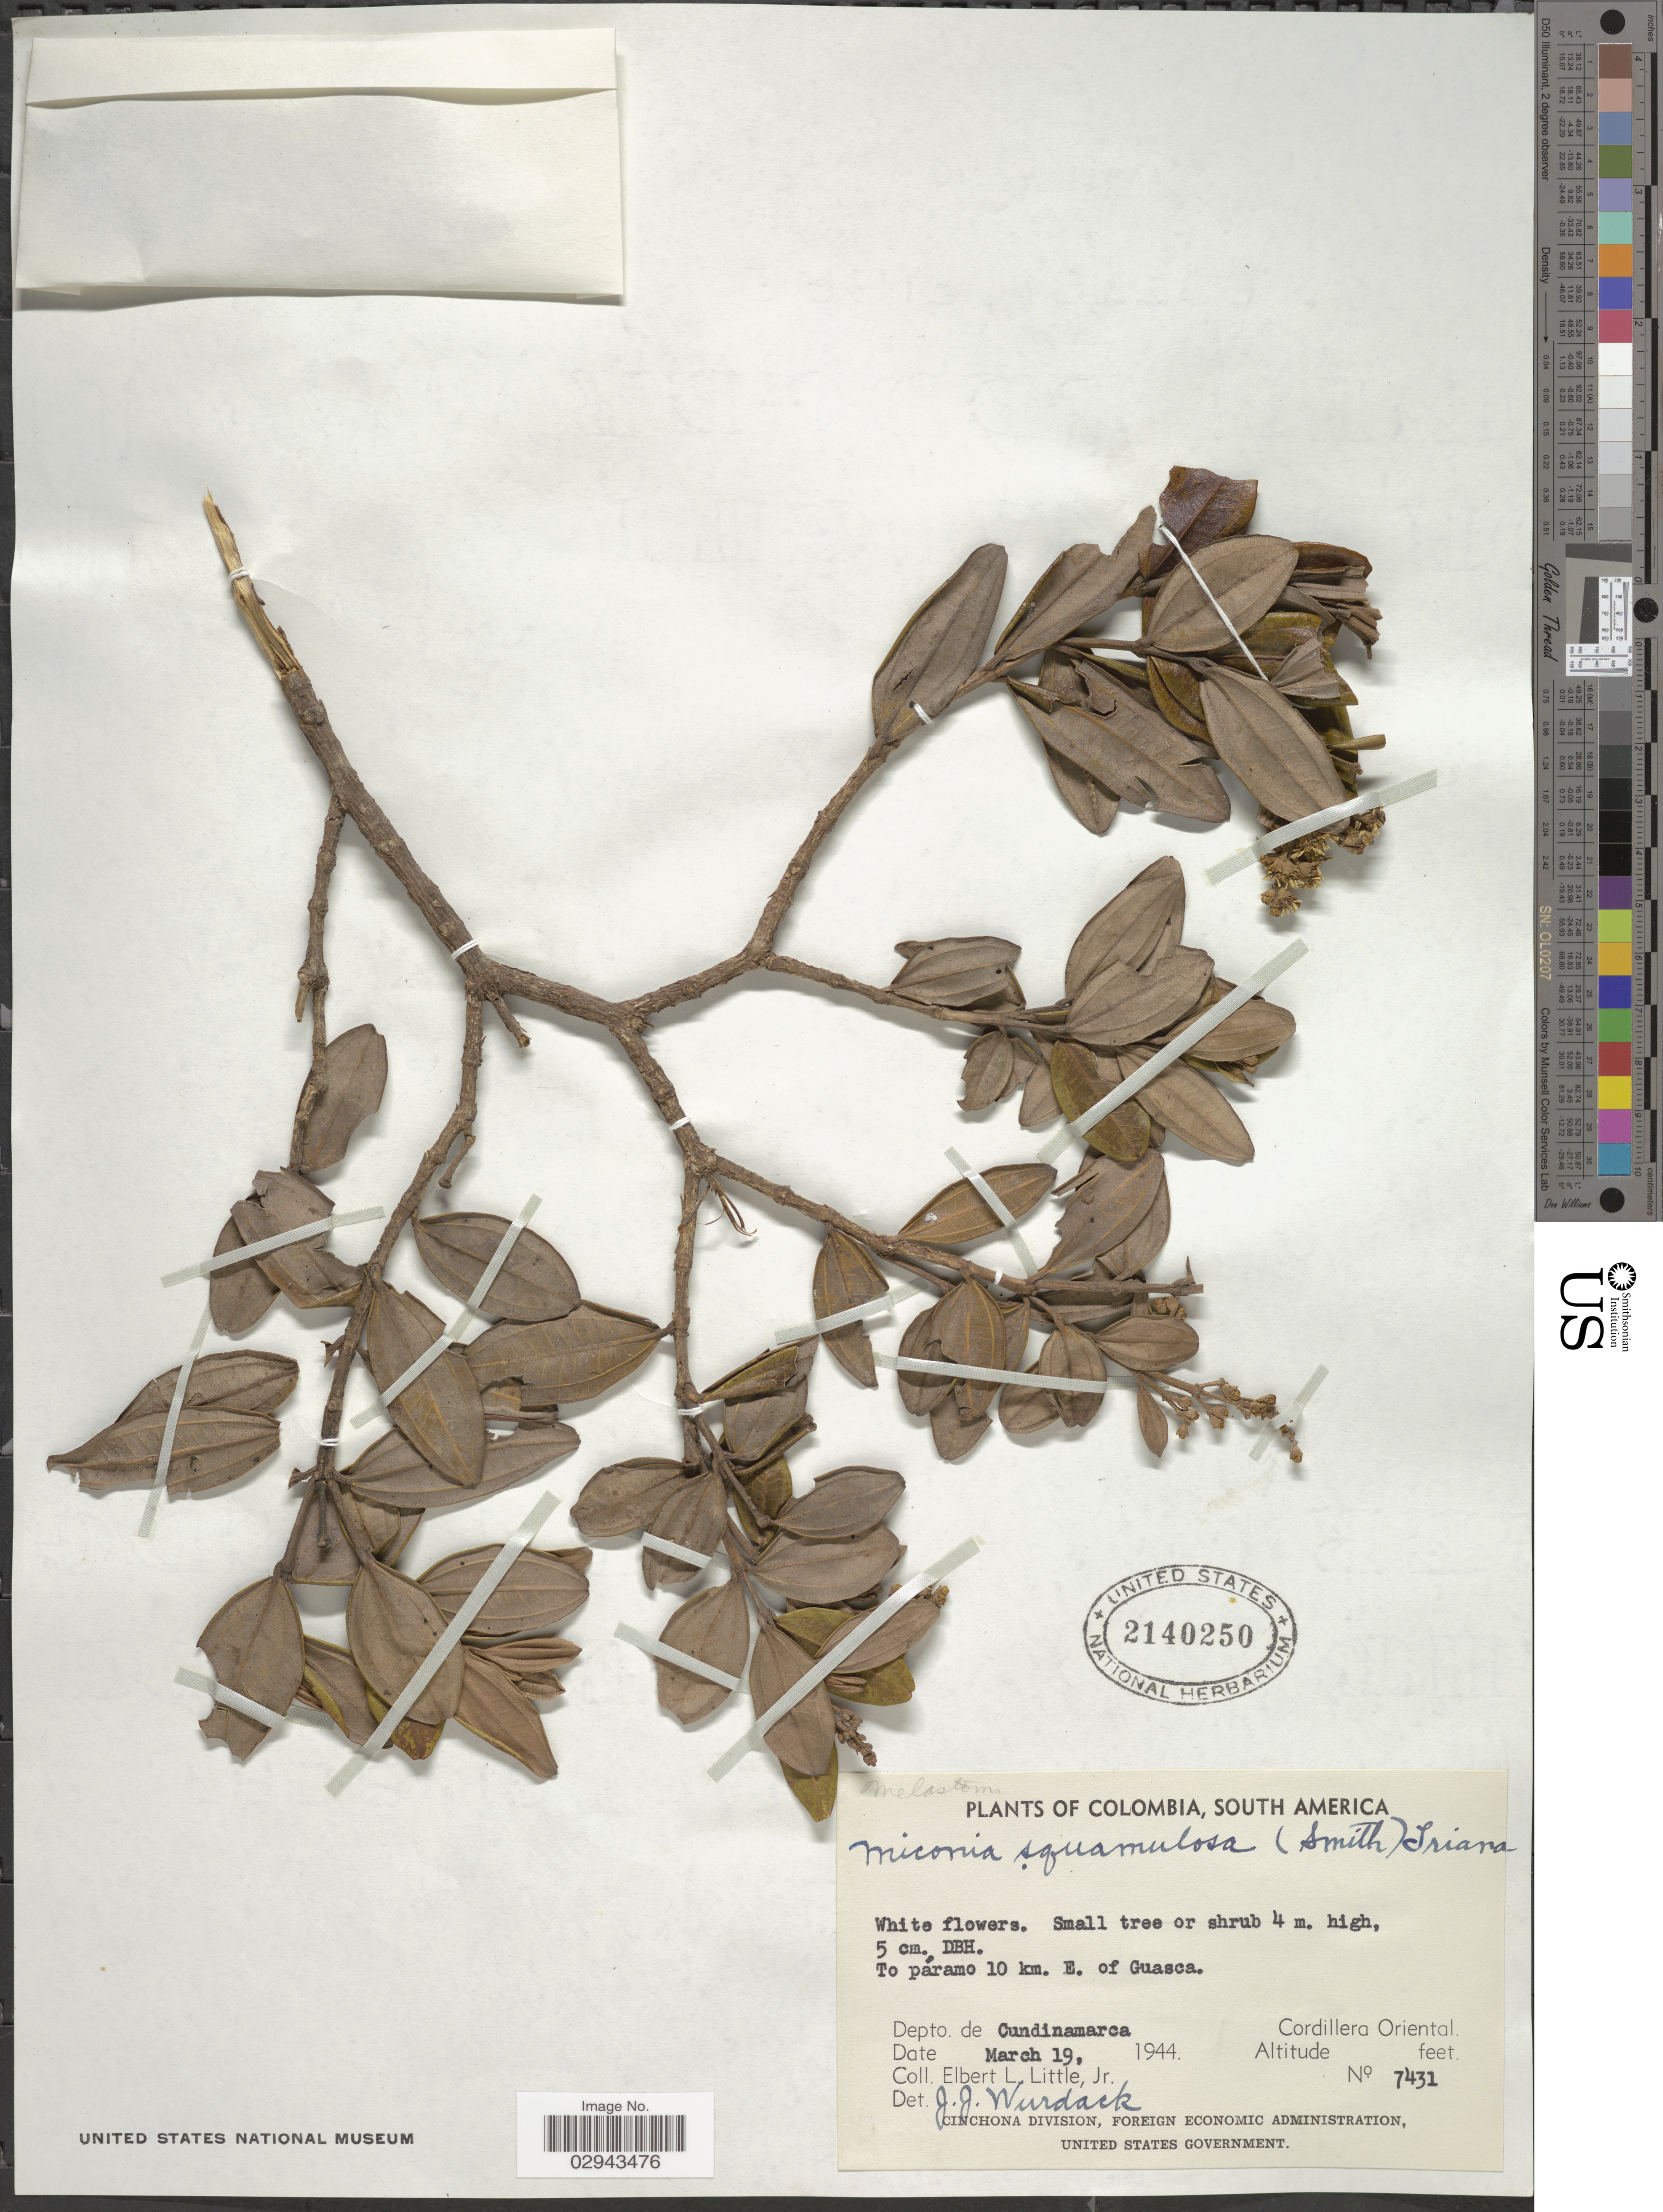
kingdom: Plantae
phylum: Tracheophyta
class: Magnoliopsida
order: Myrtales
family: Melastomataceae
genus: Miconia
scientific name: Miconia squamulosa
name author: (Sm.) Triana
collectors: E. L. Little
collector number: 7431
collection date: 1944-03-19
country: Colombia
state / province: Cundinamarca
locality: To páramo 10 km. E. of Guasca. Depto. de Cundinamarca. Cordillera Oriental.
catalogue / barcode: US 2140250